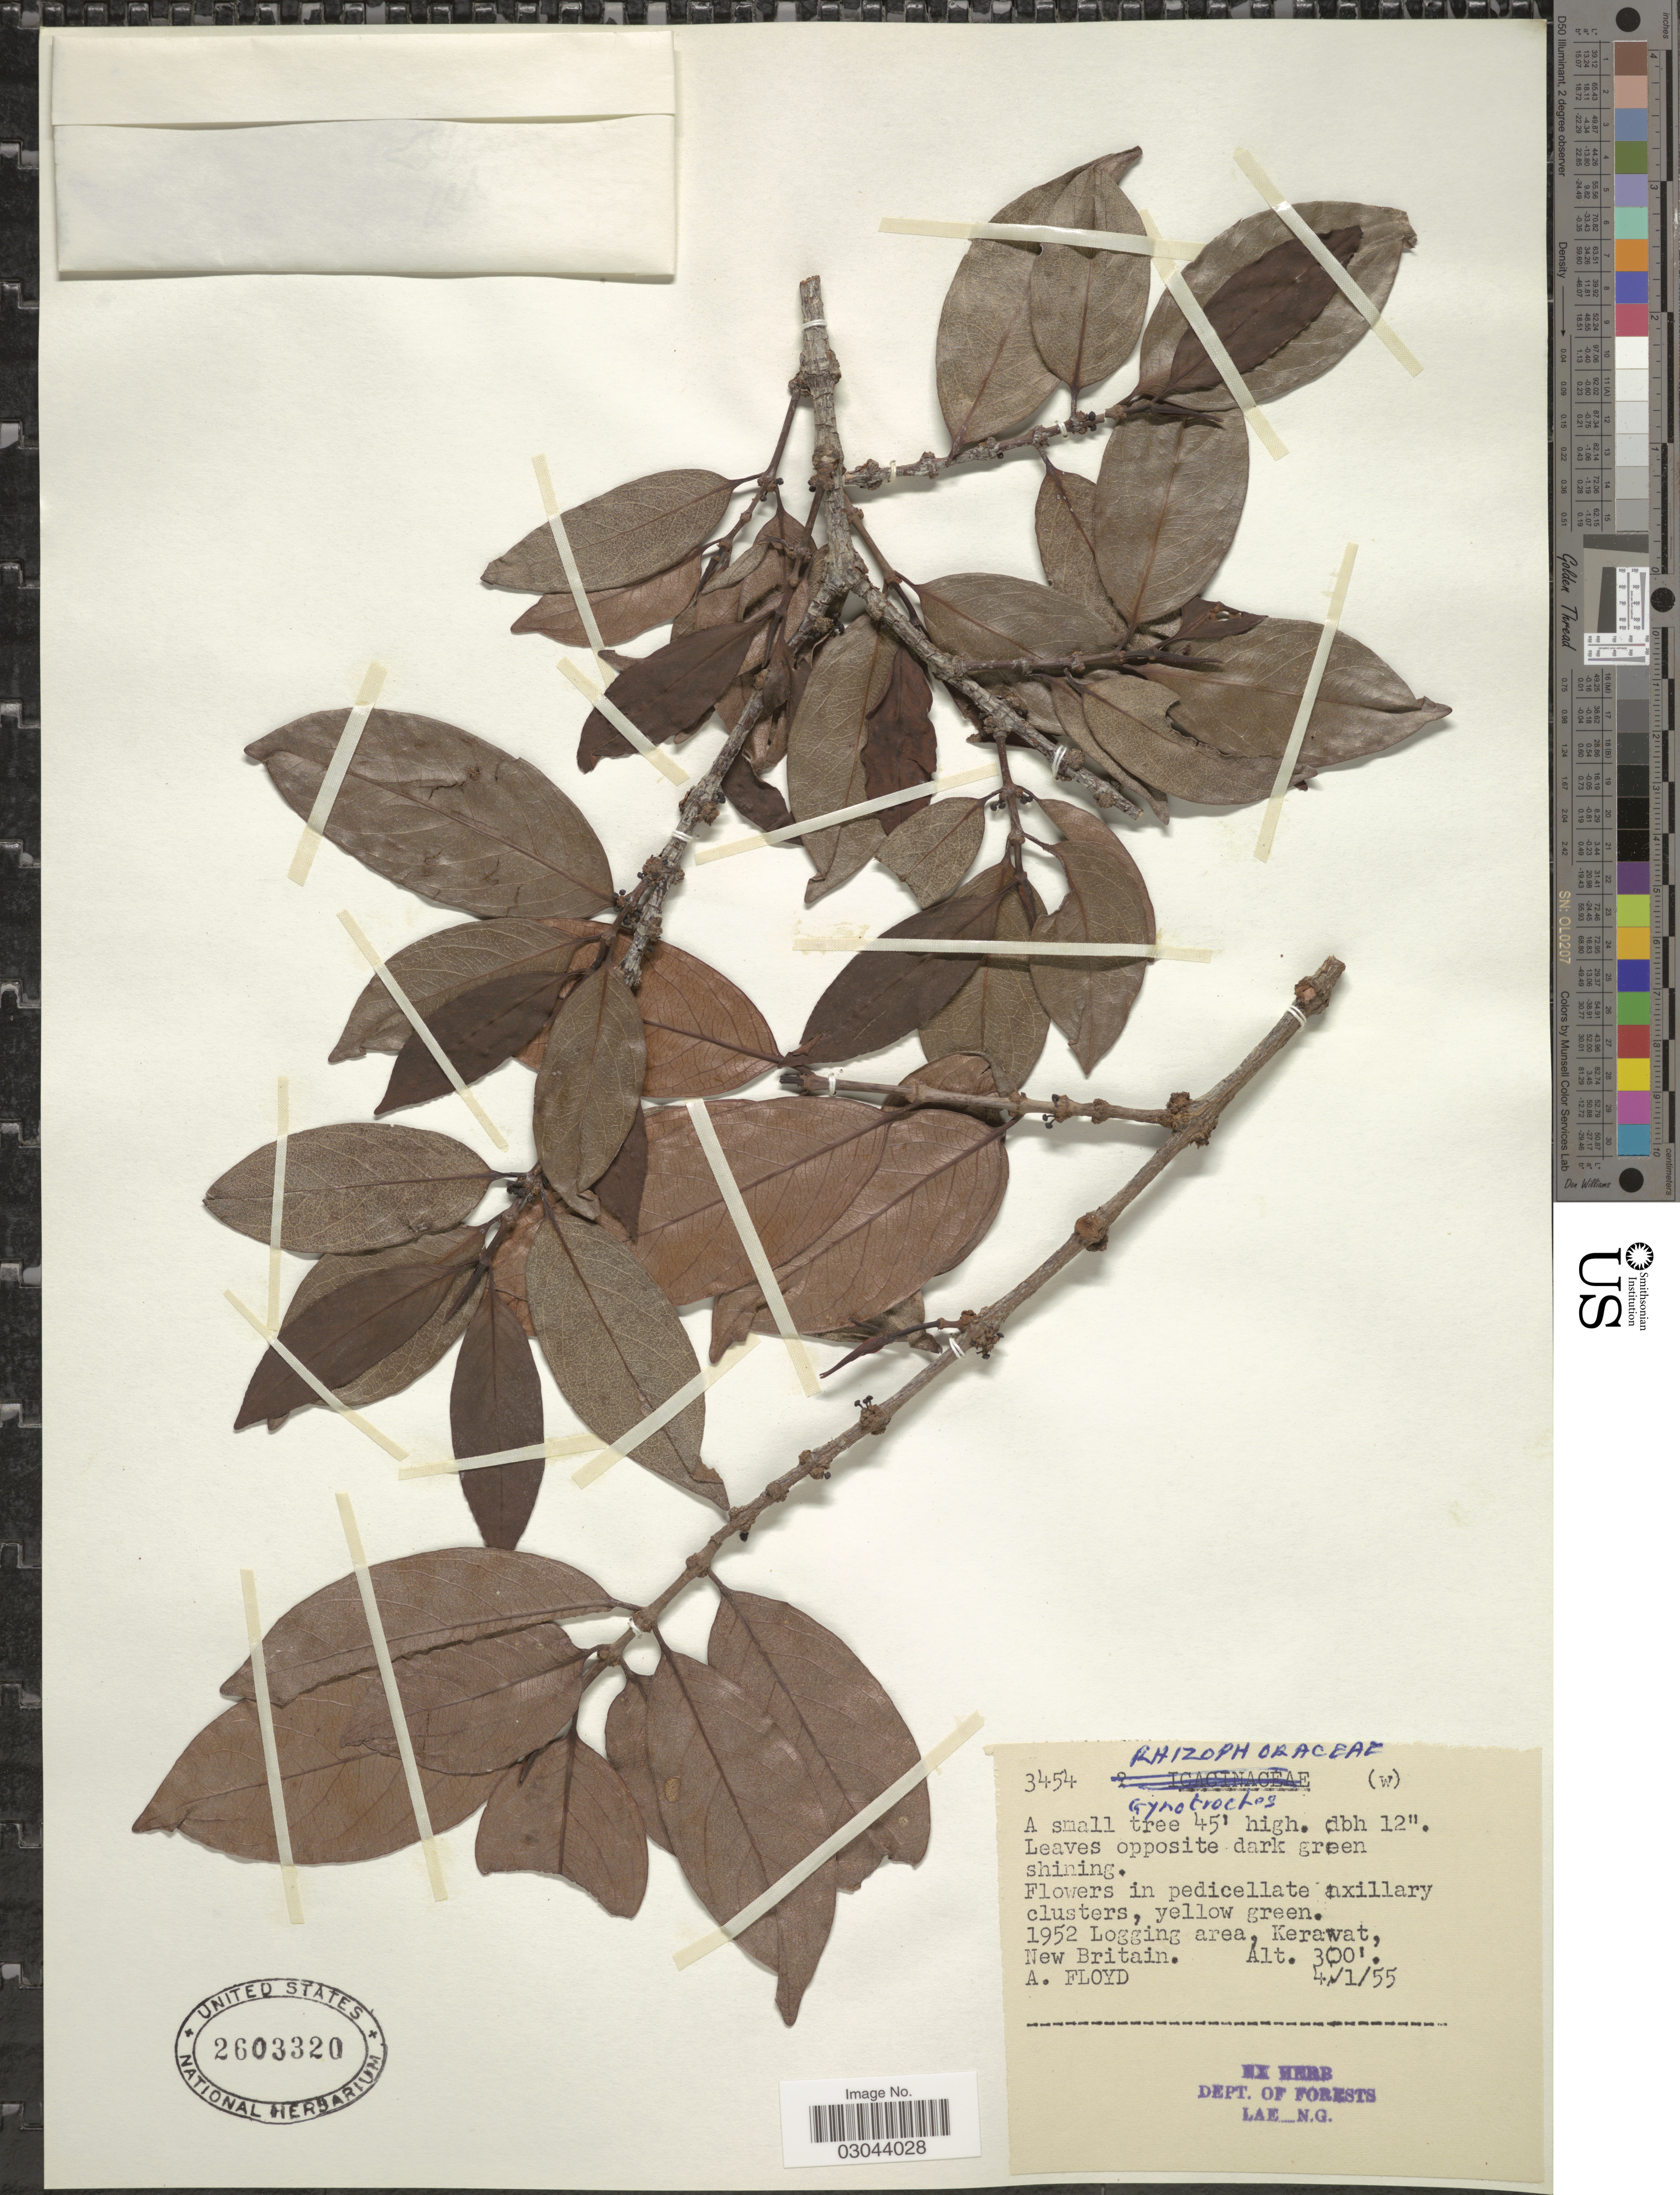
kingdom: Plantae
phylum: Tracheophyta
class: Magnoliopsida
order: Malpighiales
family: Rhizophoraceae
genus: Gynotroches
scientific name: Gynotroches axillaris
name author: Blume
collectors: A. Floyd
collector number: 3454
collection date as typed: Transcribed d/m/y: 4/1/55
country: Papua New Guinea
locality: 1952 Logging area, Kerawat, New Britain.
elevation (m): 91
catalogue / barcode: US 2603320